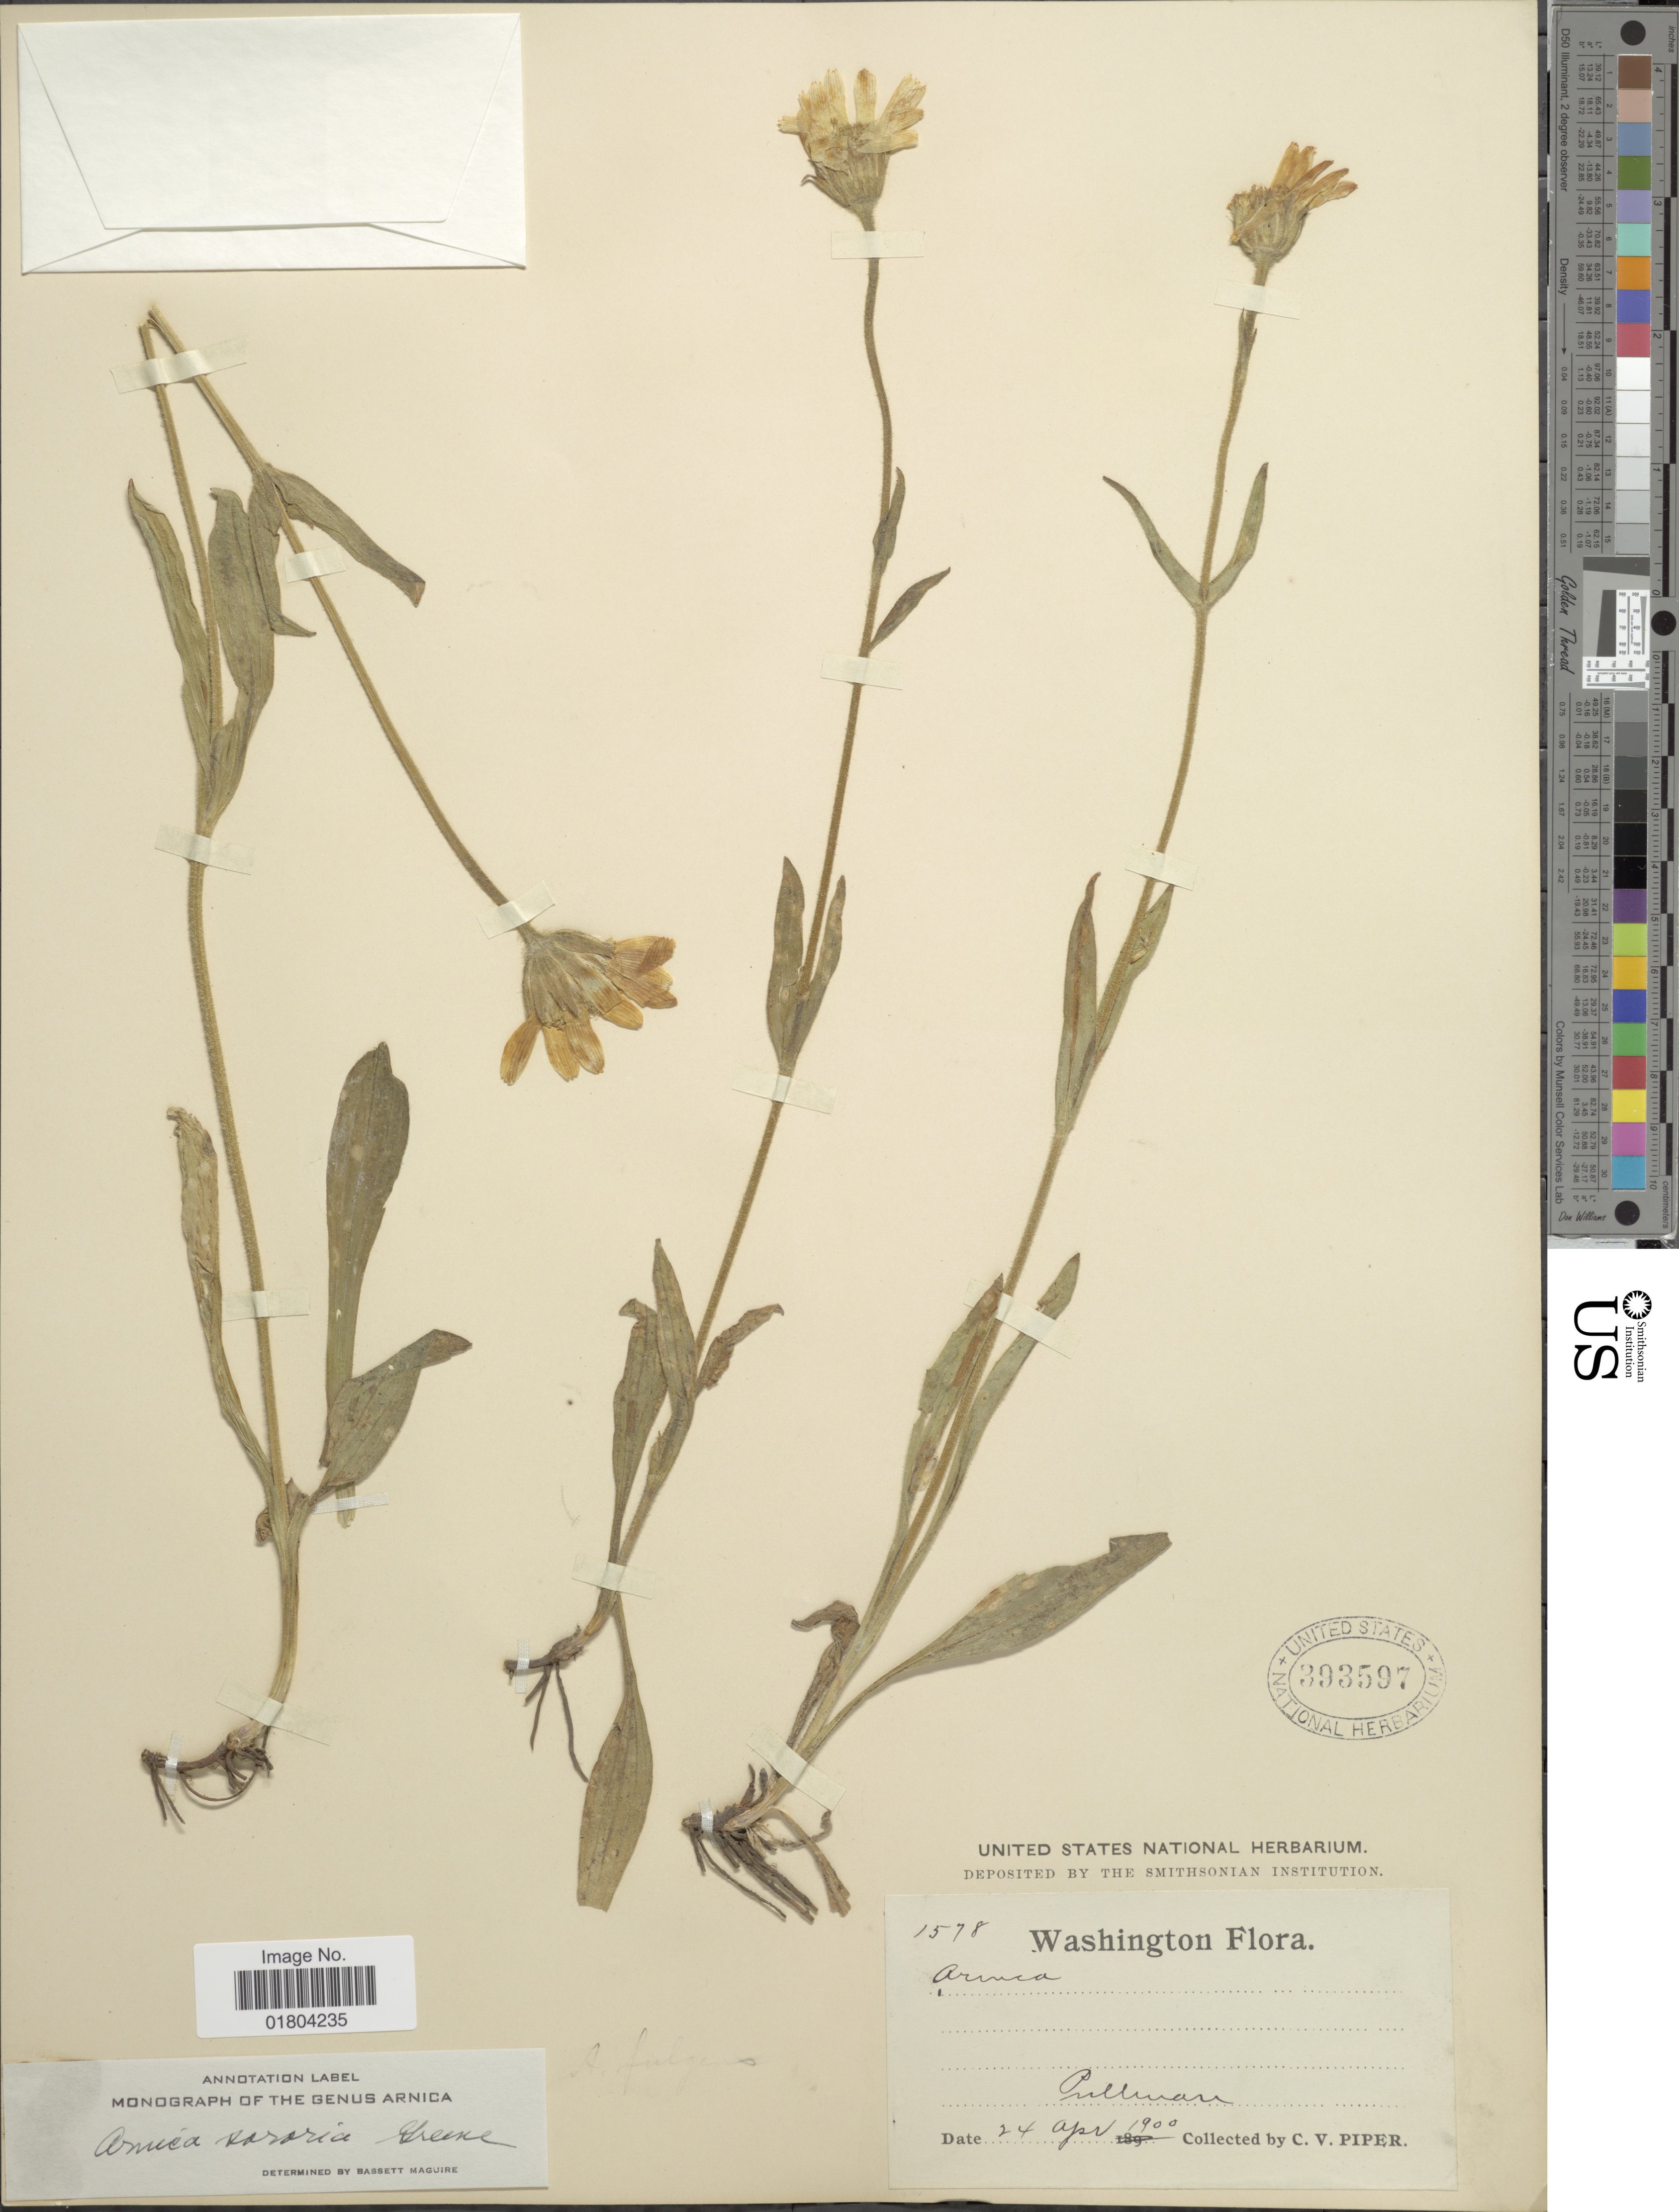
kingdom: Plantae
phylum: Tracheophyta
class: Magnoliopsida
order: Asterales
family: Asteraceae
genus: Arnica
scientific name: Arnica sororia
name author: Greene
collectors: C. V. Piper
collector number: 1578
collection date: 1900-04-24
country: United States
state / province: Washington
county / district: Whitman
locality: Pullman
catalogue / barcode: US 393597